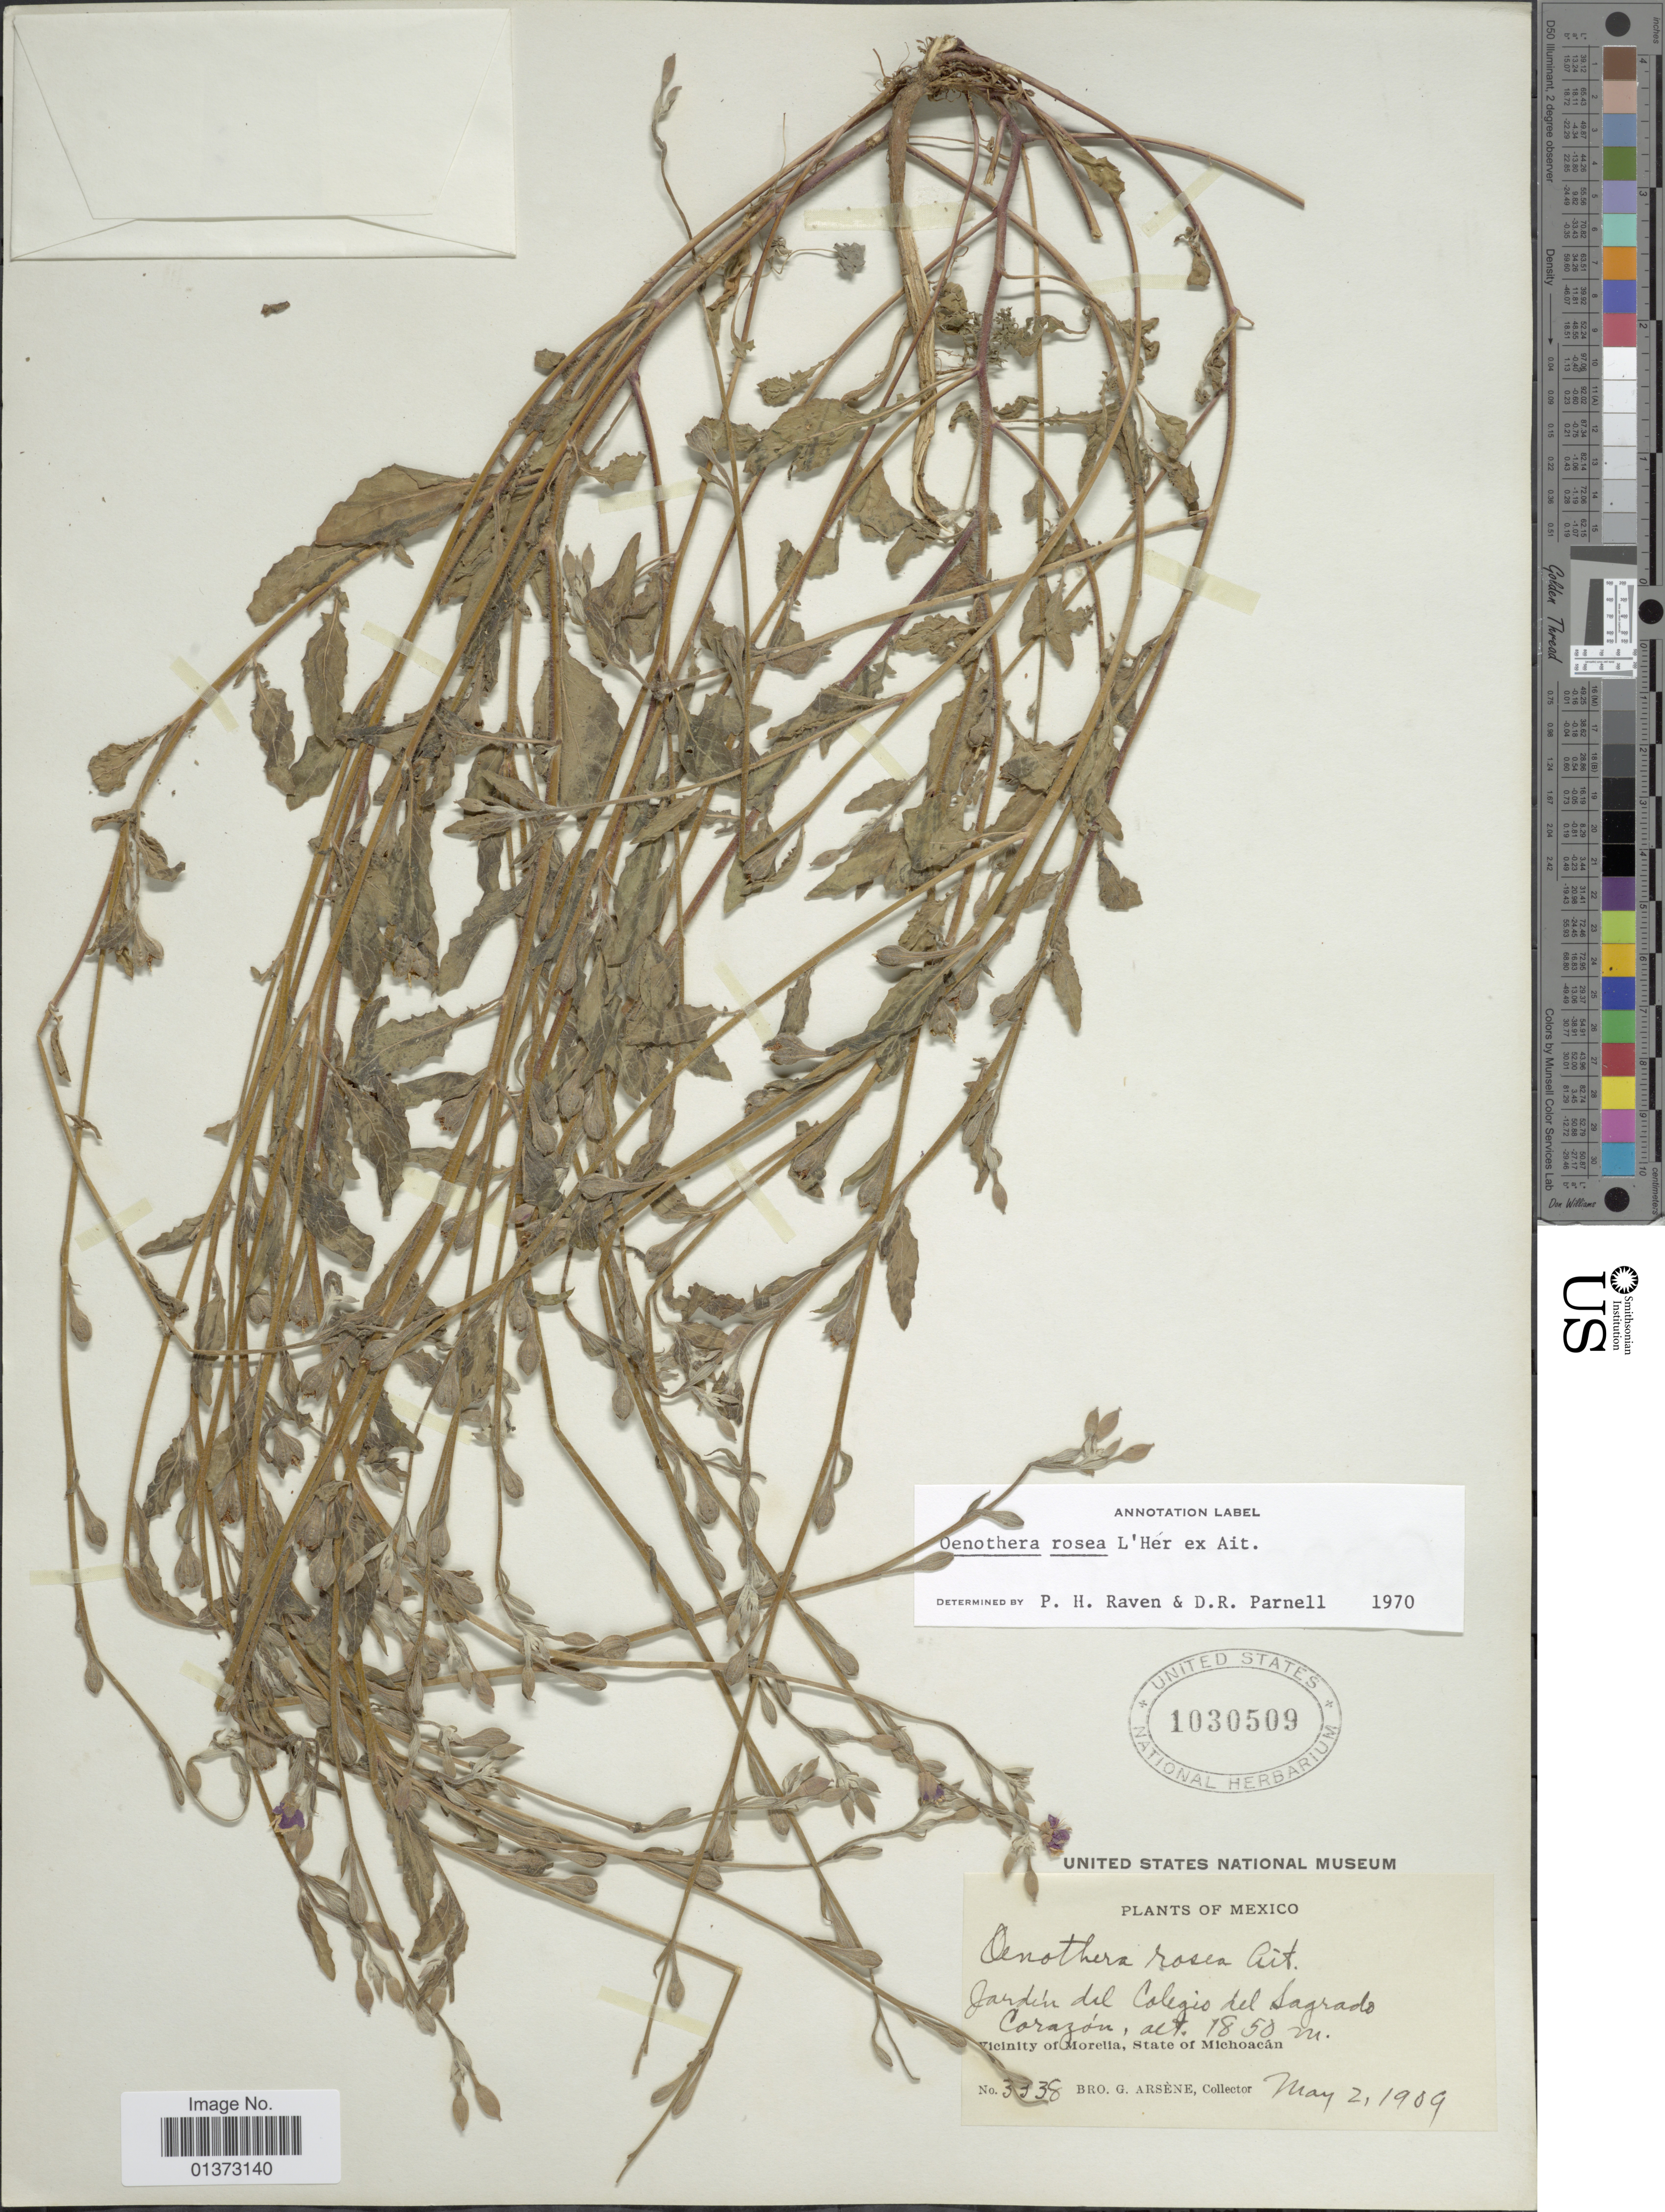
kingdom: Plantae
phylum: Tracheophyta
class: Magnoliopsida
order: Myrtales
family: Onagraceae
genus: Oenothera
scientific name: Oenothera rosea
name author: L'Hér. ex Aiton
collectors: Bro. G. Arsène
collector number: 3338*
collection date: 1909-05-02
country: Mexico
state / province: Michoacan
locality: Jardín del Colegio del Sagrado Corazón [Garden of the College of the Sacred Heart] -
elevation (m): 1850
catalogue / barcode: US 1030509